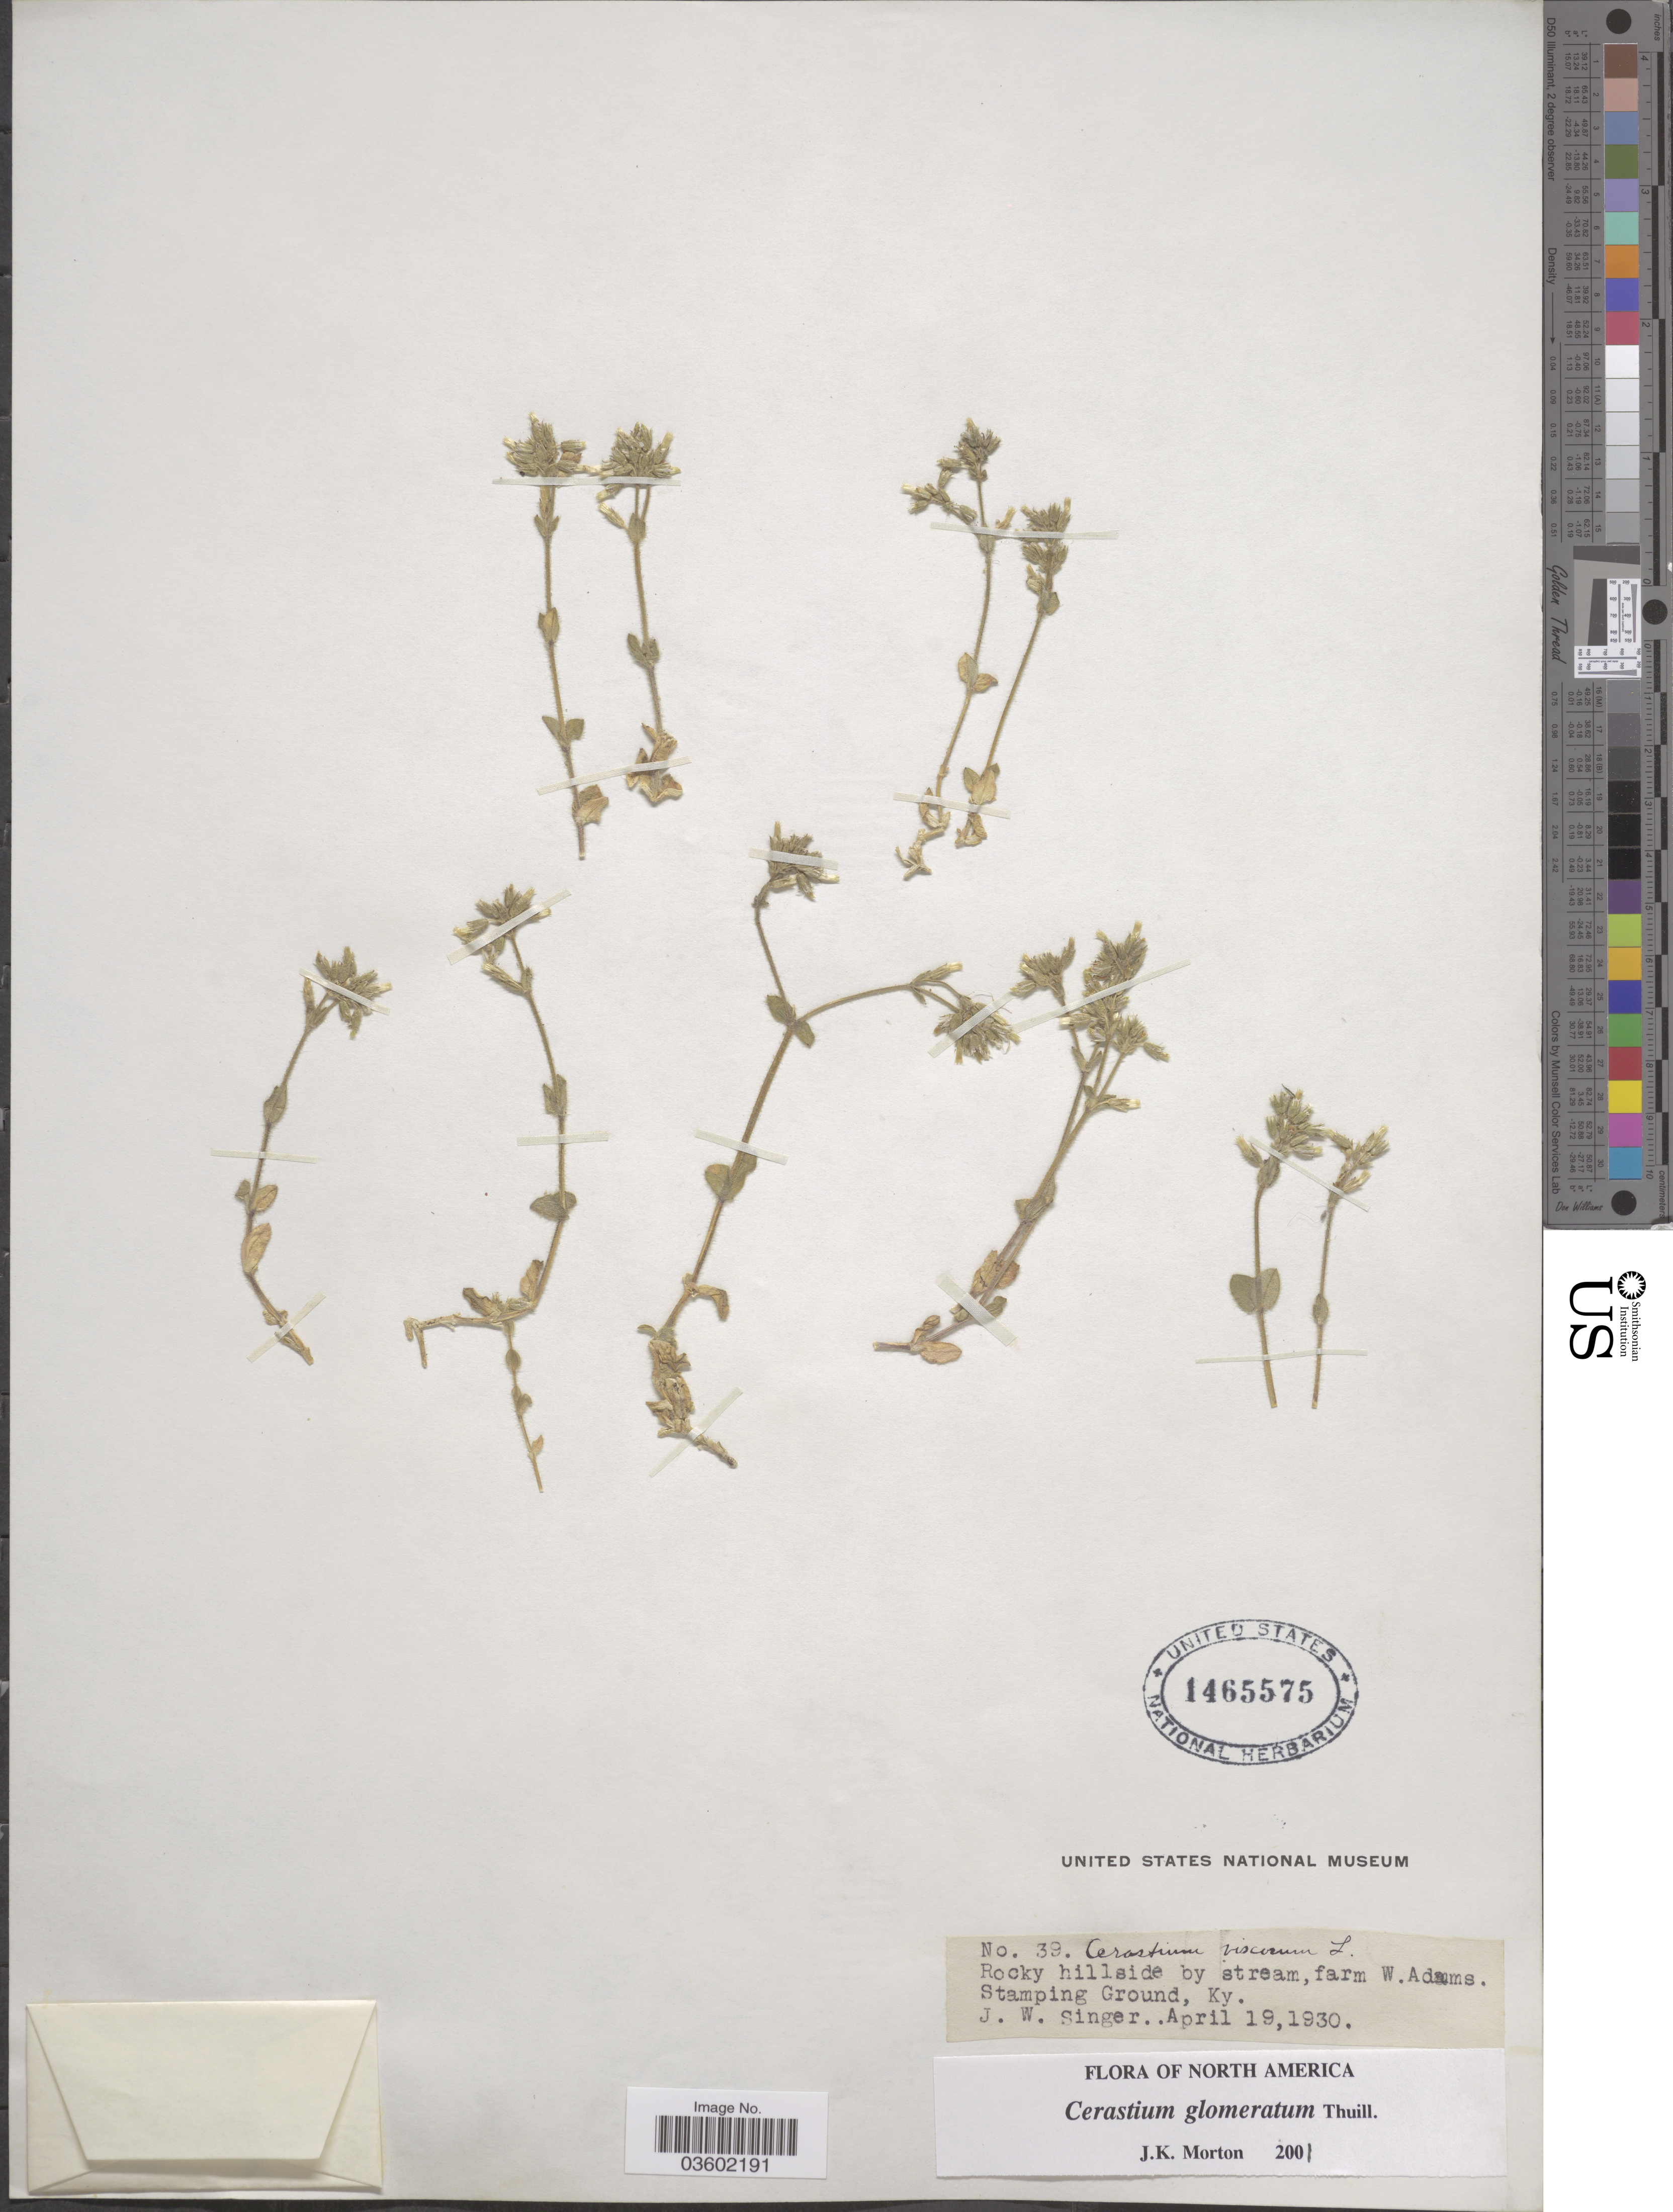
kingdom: Plantae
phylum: Tracheophyta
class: Magnoliopsida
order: Caryophyllales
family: Caryophyllaceae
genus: Cerastium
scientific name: Cerastium viscosum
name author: L.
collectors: J. EW. Singer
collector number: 39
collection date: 1930-04-19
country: United States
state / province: Kentucky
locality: Farm W. Adams. Stamping Ground.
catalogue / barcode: US 1465575